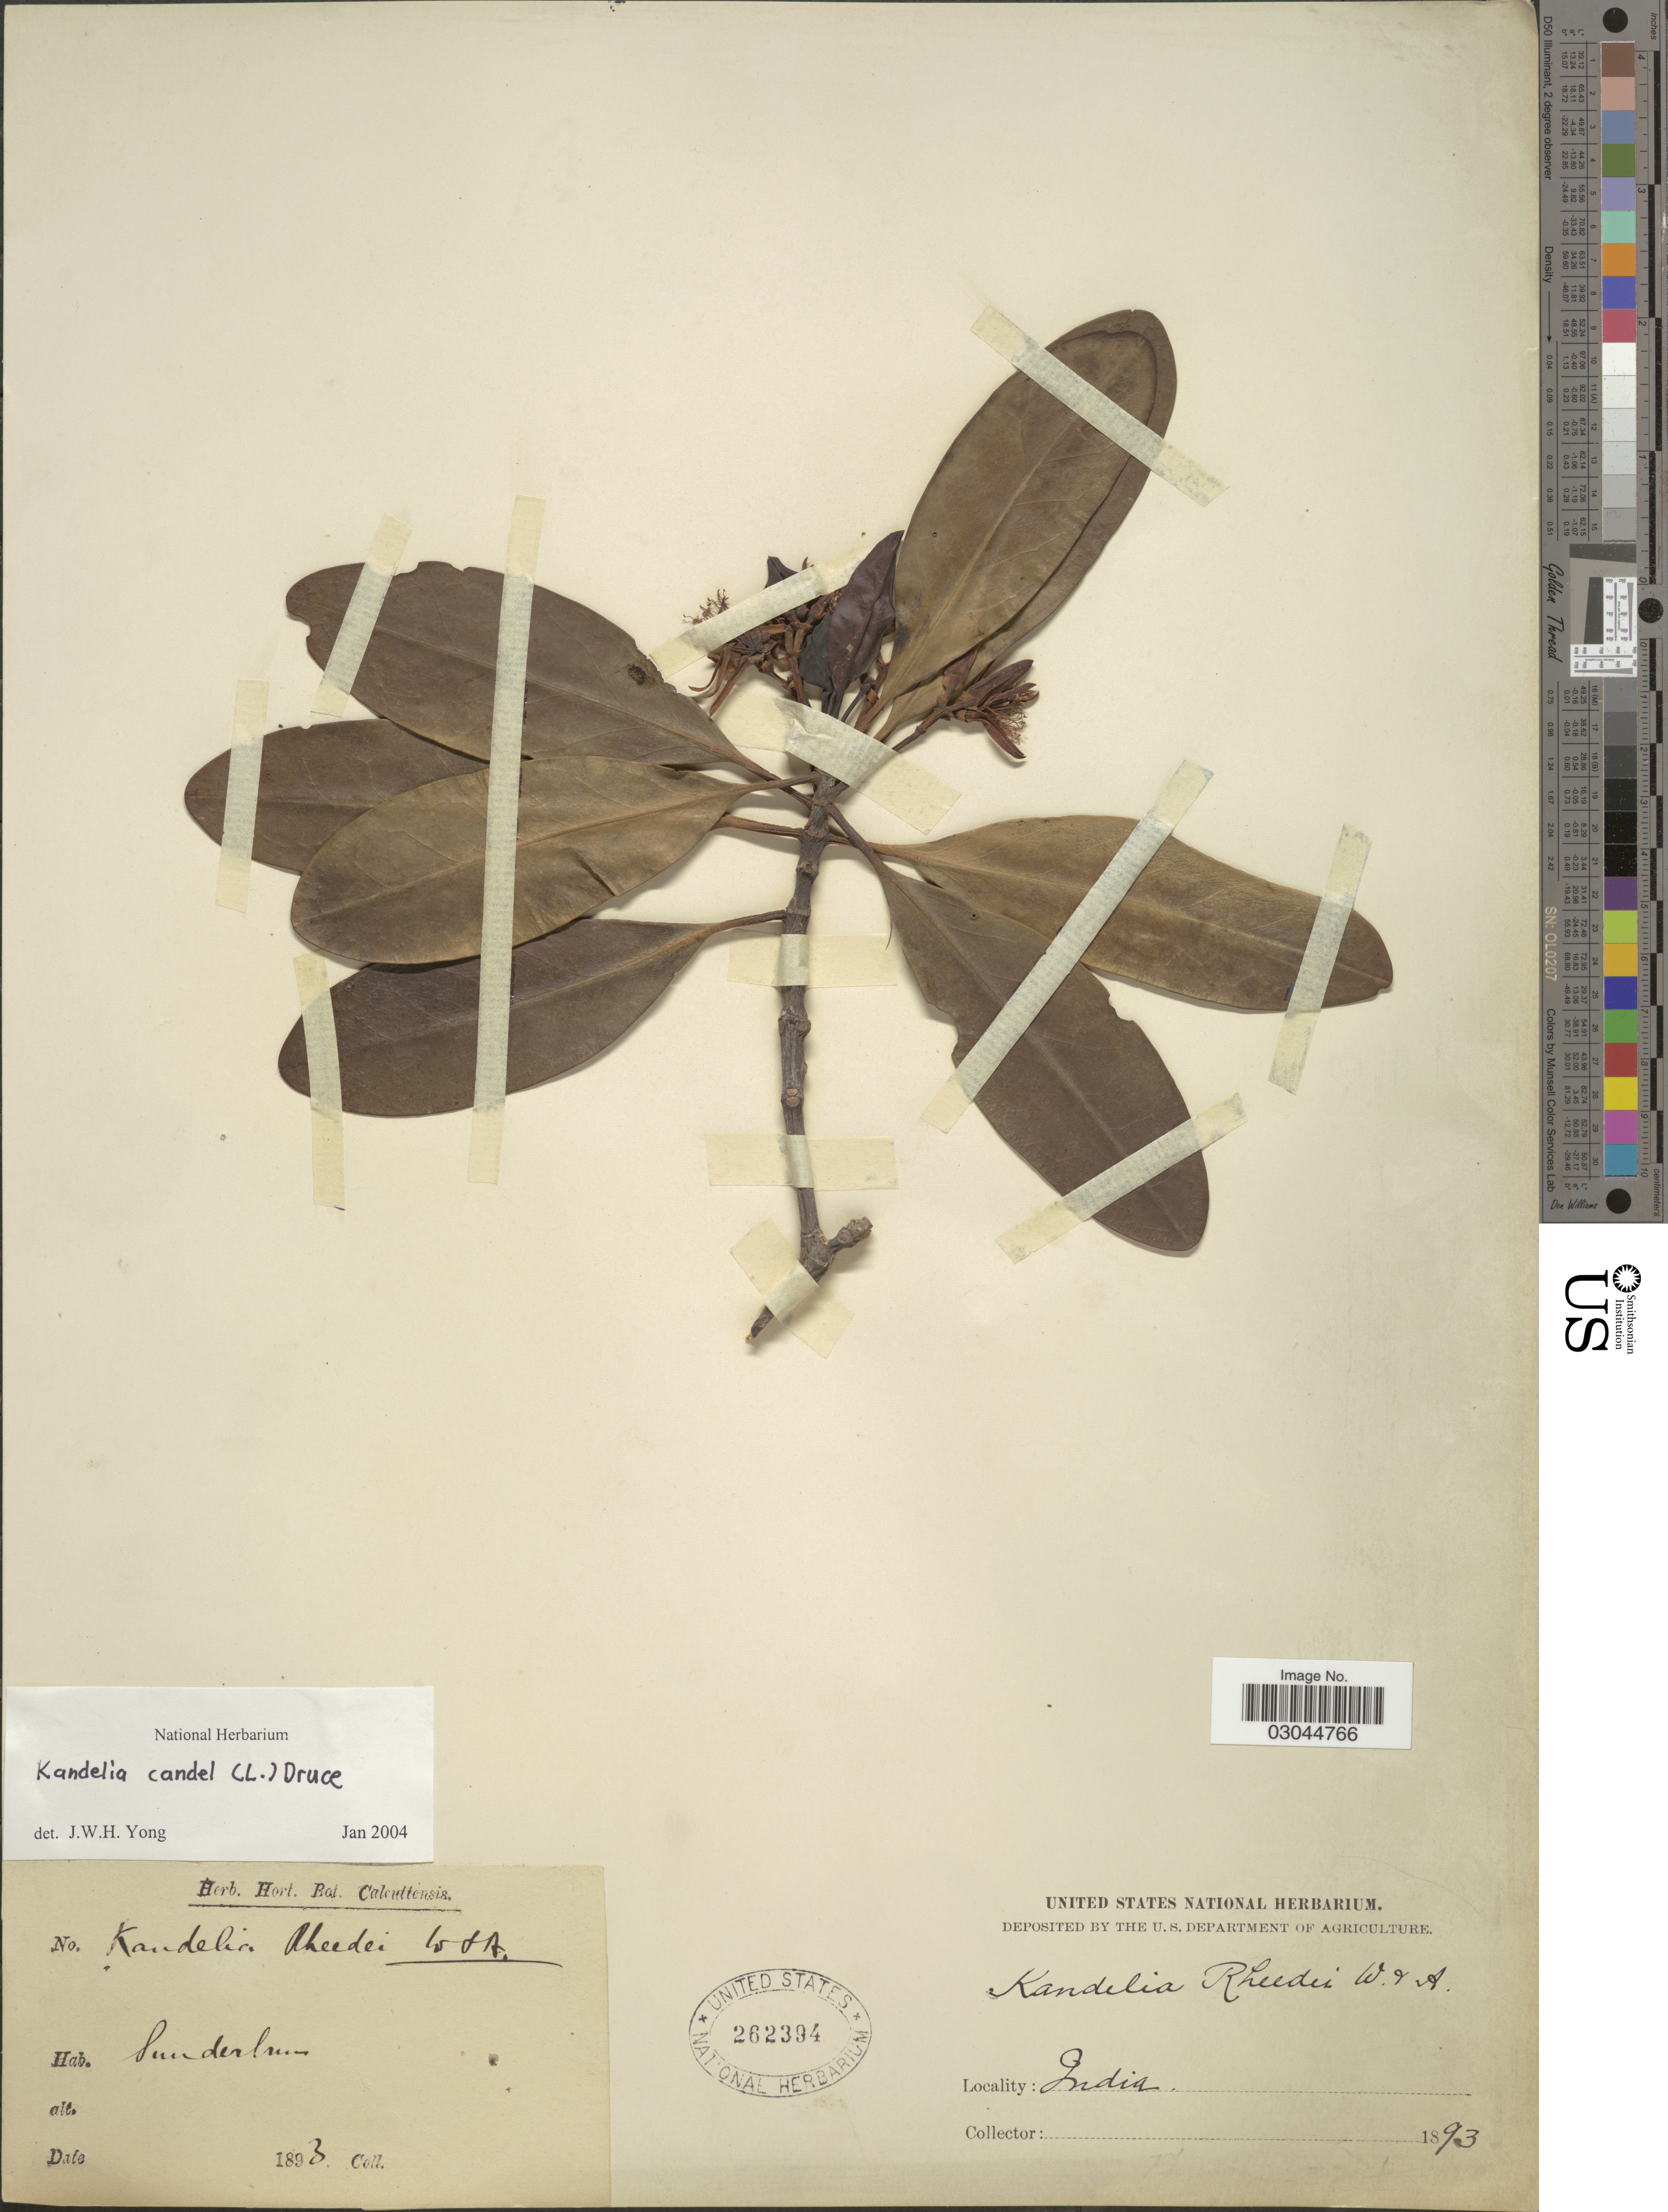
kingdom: Plantae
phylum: Tracheophyta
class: Magnoliopsida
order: Malpighiales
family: Rhizophoraceae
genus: Kandelia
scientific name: Kandelia candel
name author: (L.) Druce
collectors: ex herb. horti Calcuttensis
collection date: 1893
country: India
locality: Sunderbains.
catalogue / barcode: US 262394